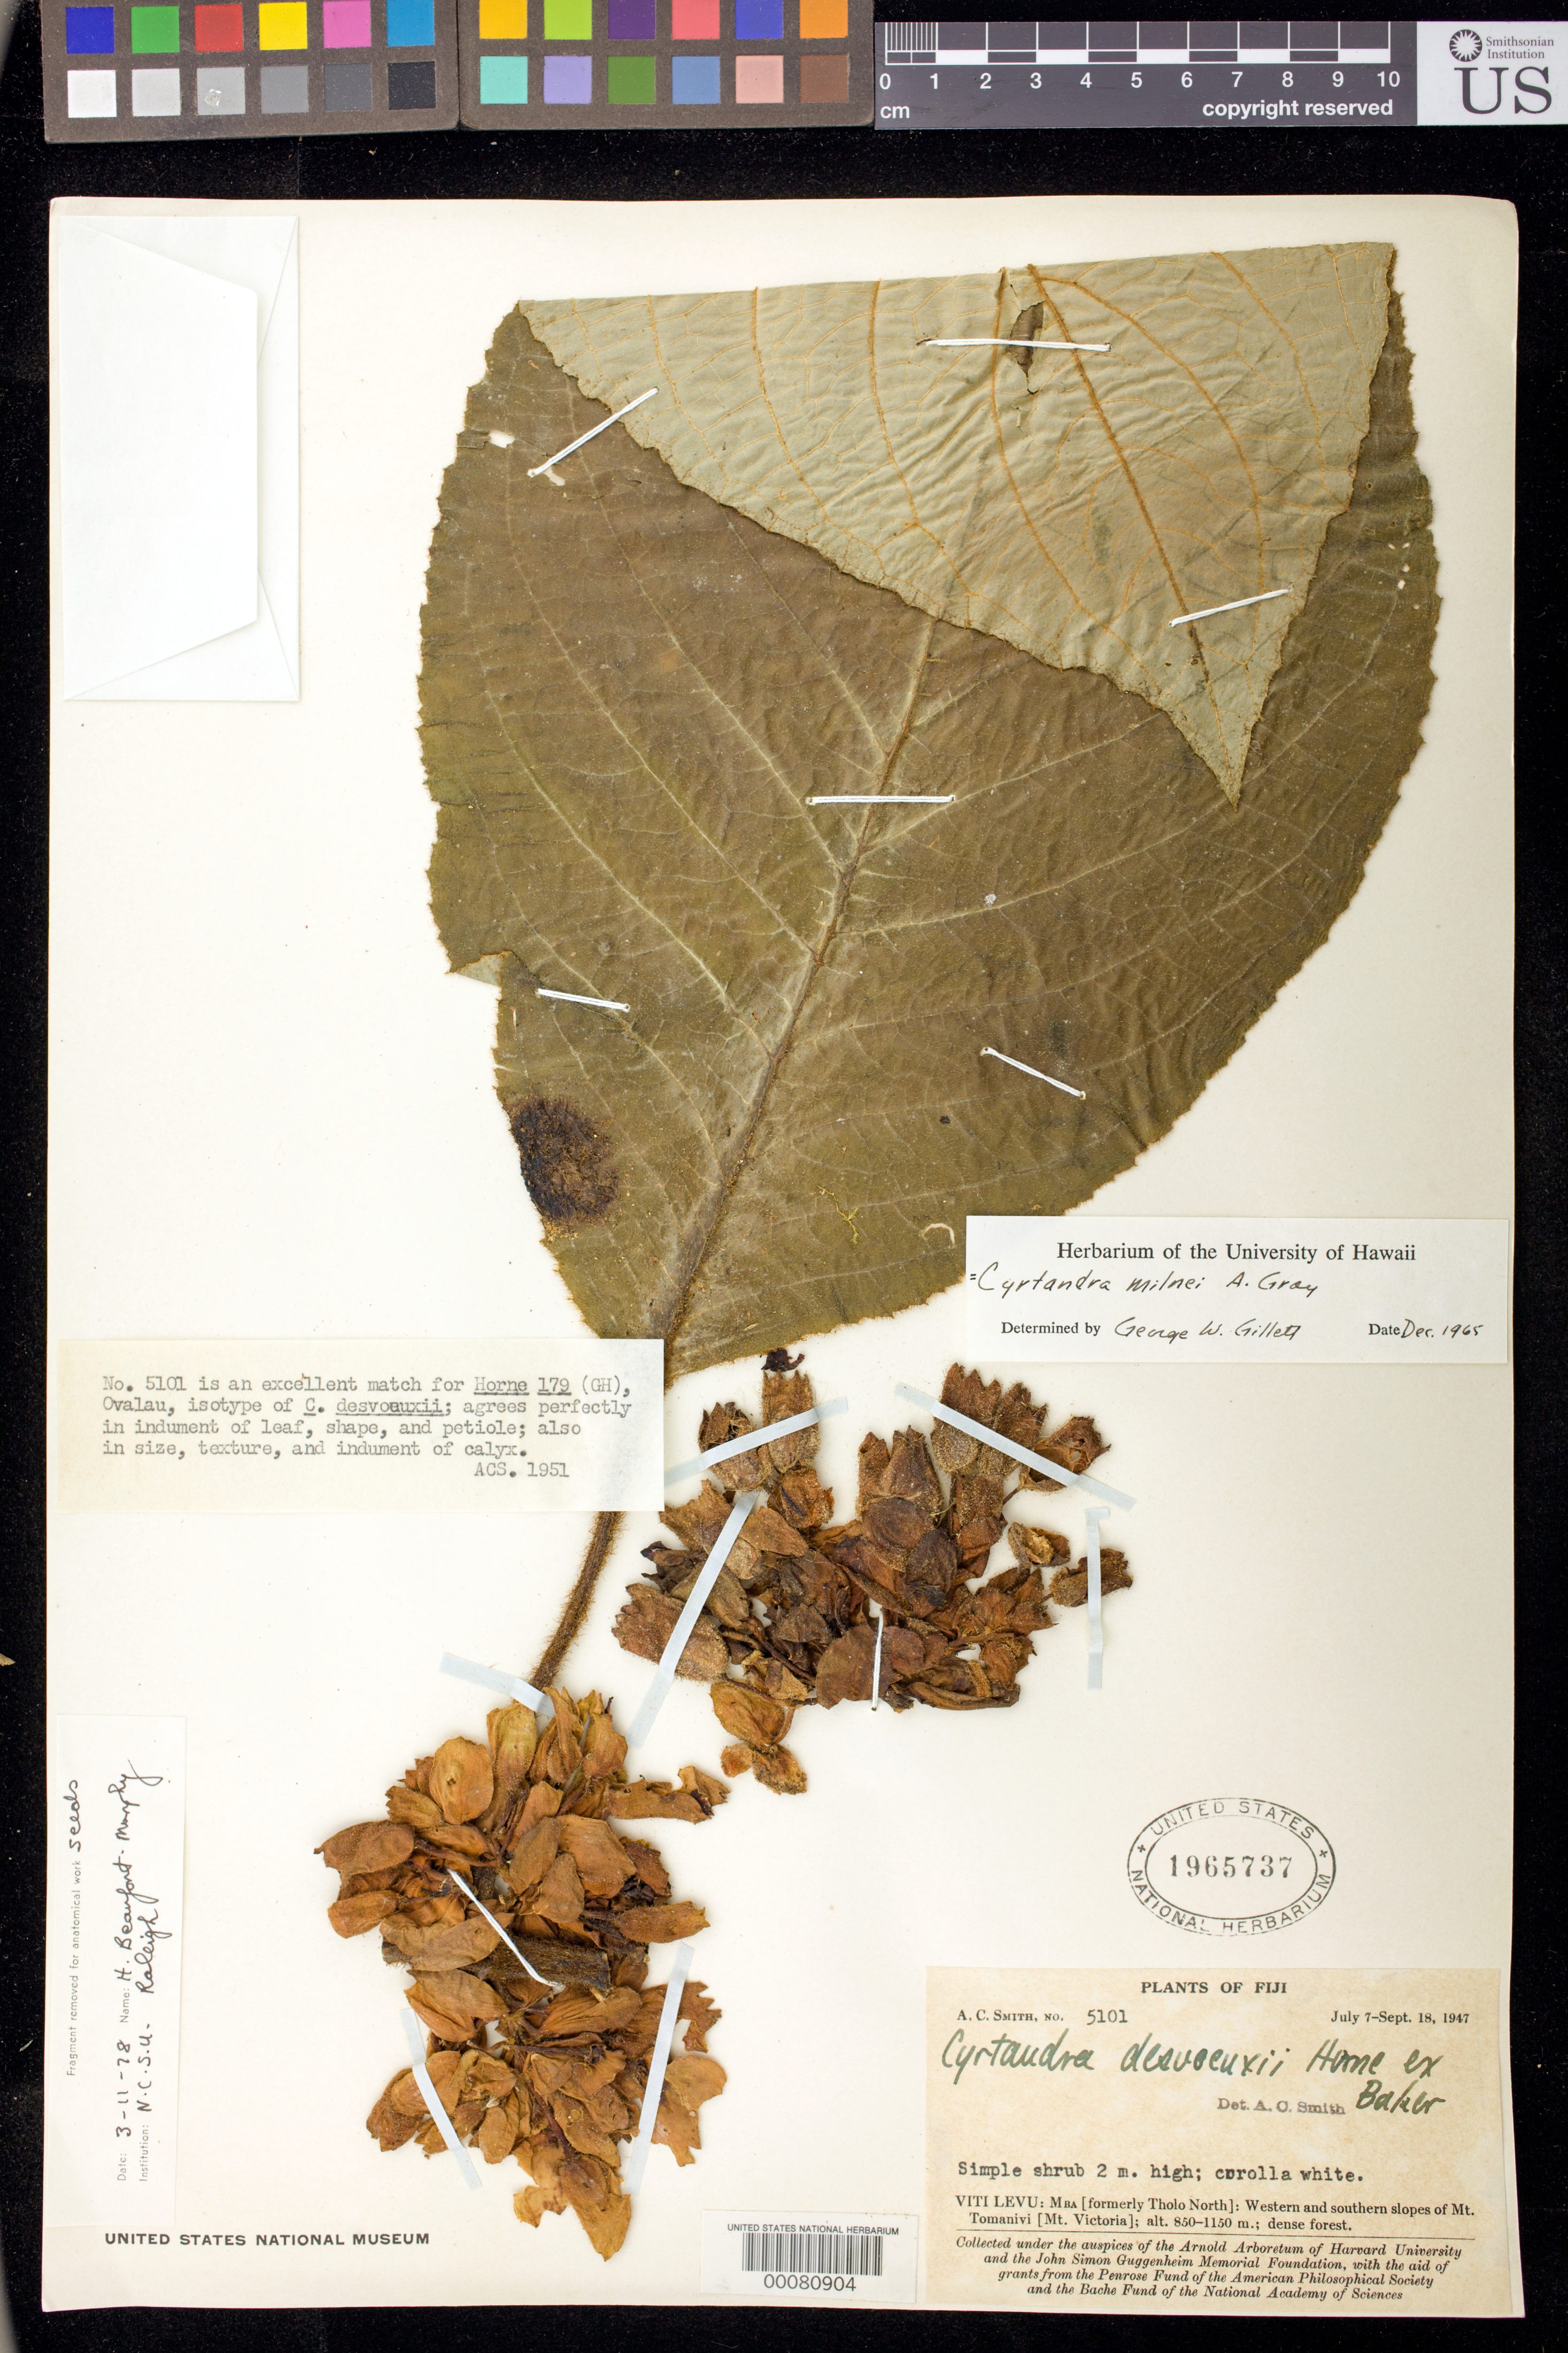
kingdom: Plantae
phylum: Tracheophyta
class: Magnoliopsida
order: Lamiales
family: Gesneriaceae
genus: Cyrtandra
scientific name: Cyrtandra milnei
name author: Seem. ex A. Gray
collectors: A. C. Smith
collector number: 5101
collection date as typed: Jul-Sep 1947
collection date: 1947-07/1947-09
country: Fiji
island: Viti Levu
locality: Mba Ýformerly tholo north¨, western and southern slopes of mt tomanivi Ýmt victoria¨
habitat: Dense forest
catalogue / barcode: US 1965737